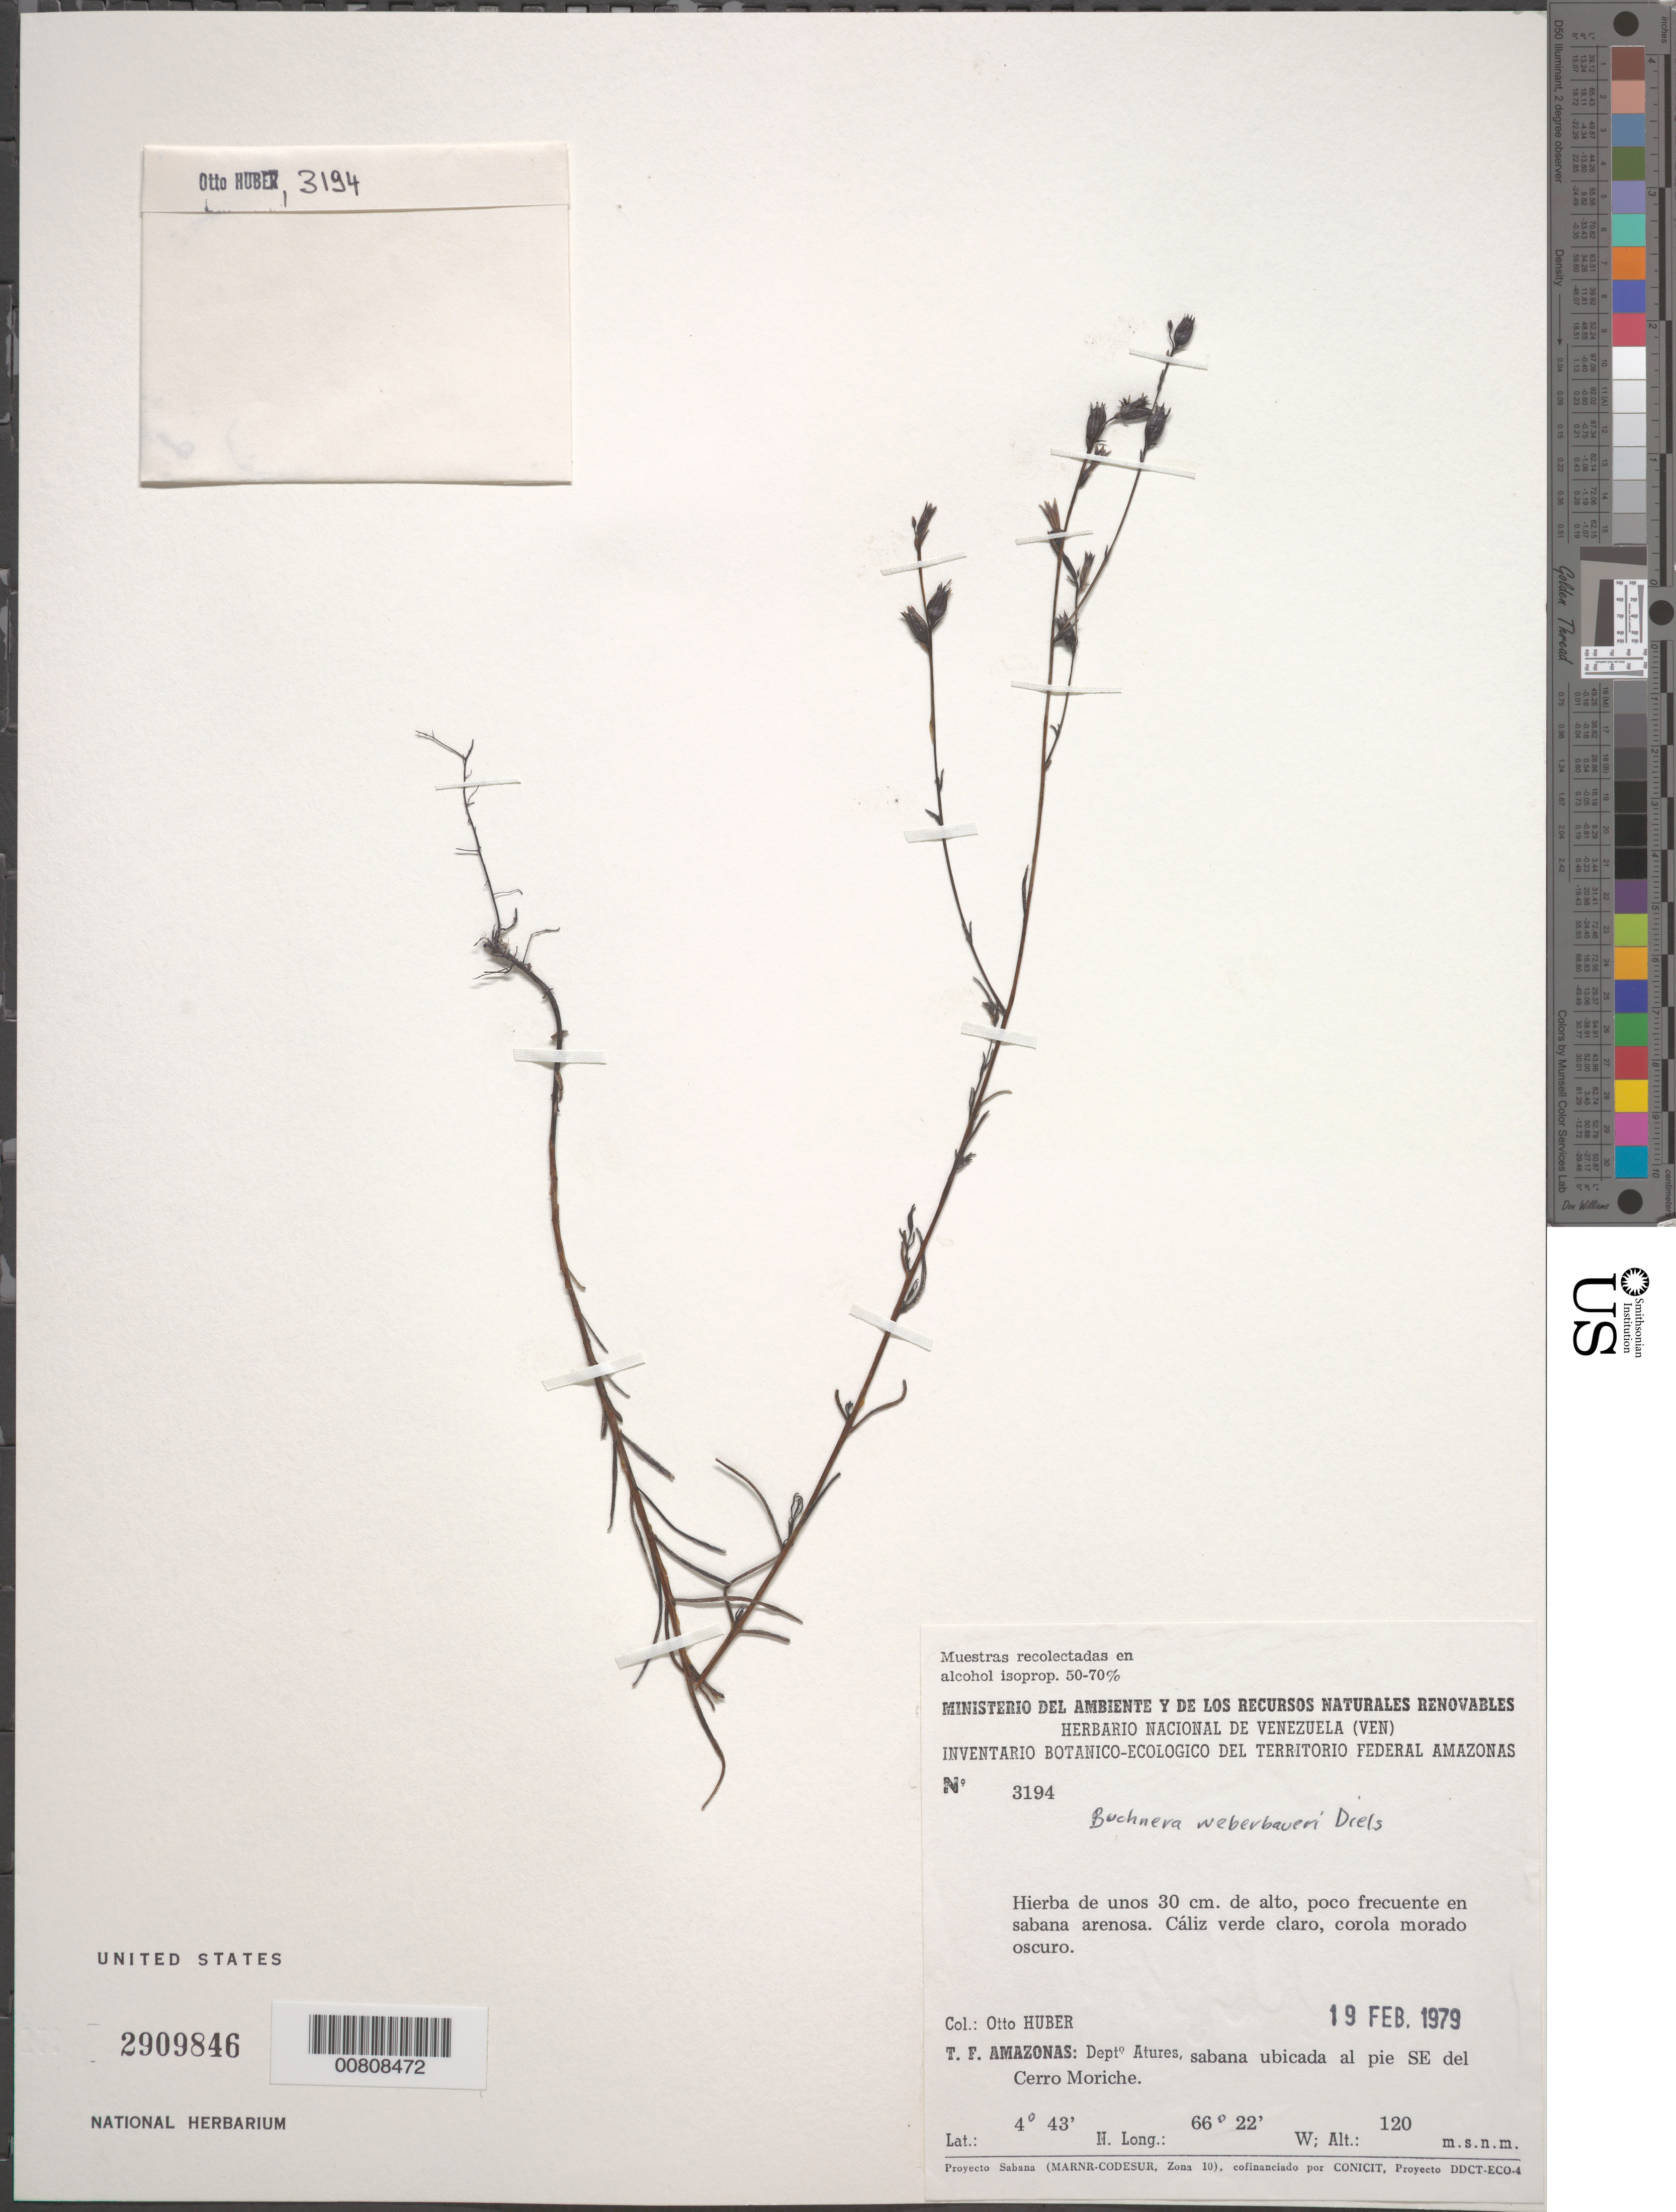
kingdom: Plantae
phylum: Tracheophyta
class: Magnoliopsida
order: Lamiales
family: Orobanchaceae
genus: Buchnera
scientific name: Buchnera weberbaueri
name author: Diels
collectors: O. Huber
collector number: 3194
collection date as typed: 19-Feb-79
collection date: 1979-02-19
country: Venezuela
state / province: Amazonas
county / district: Atures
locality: SE del Cerro Moriche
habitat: Sabana arenosa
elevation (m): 120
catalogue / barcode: US 2909846